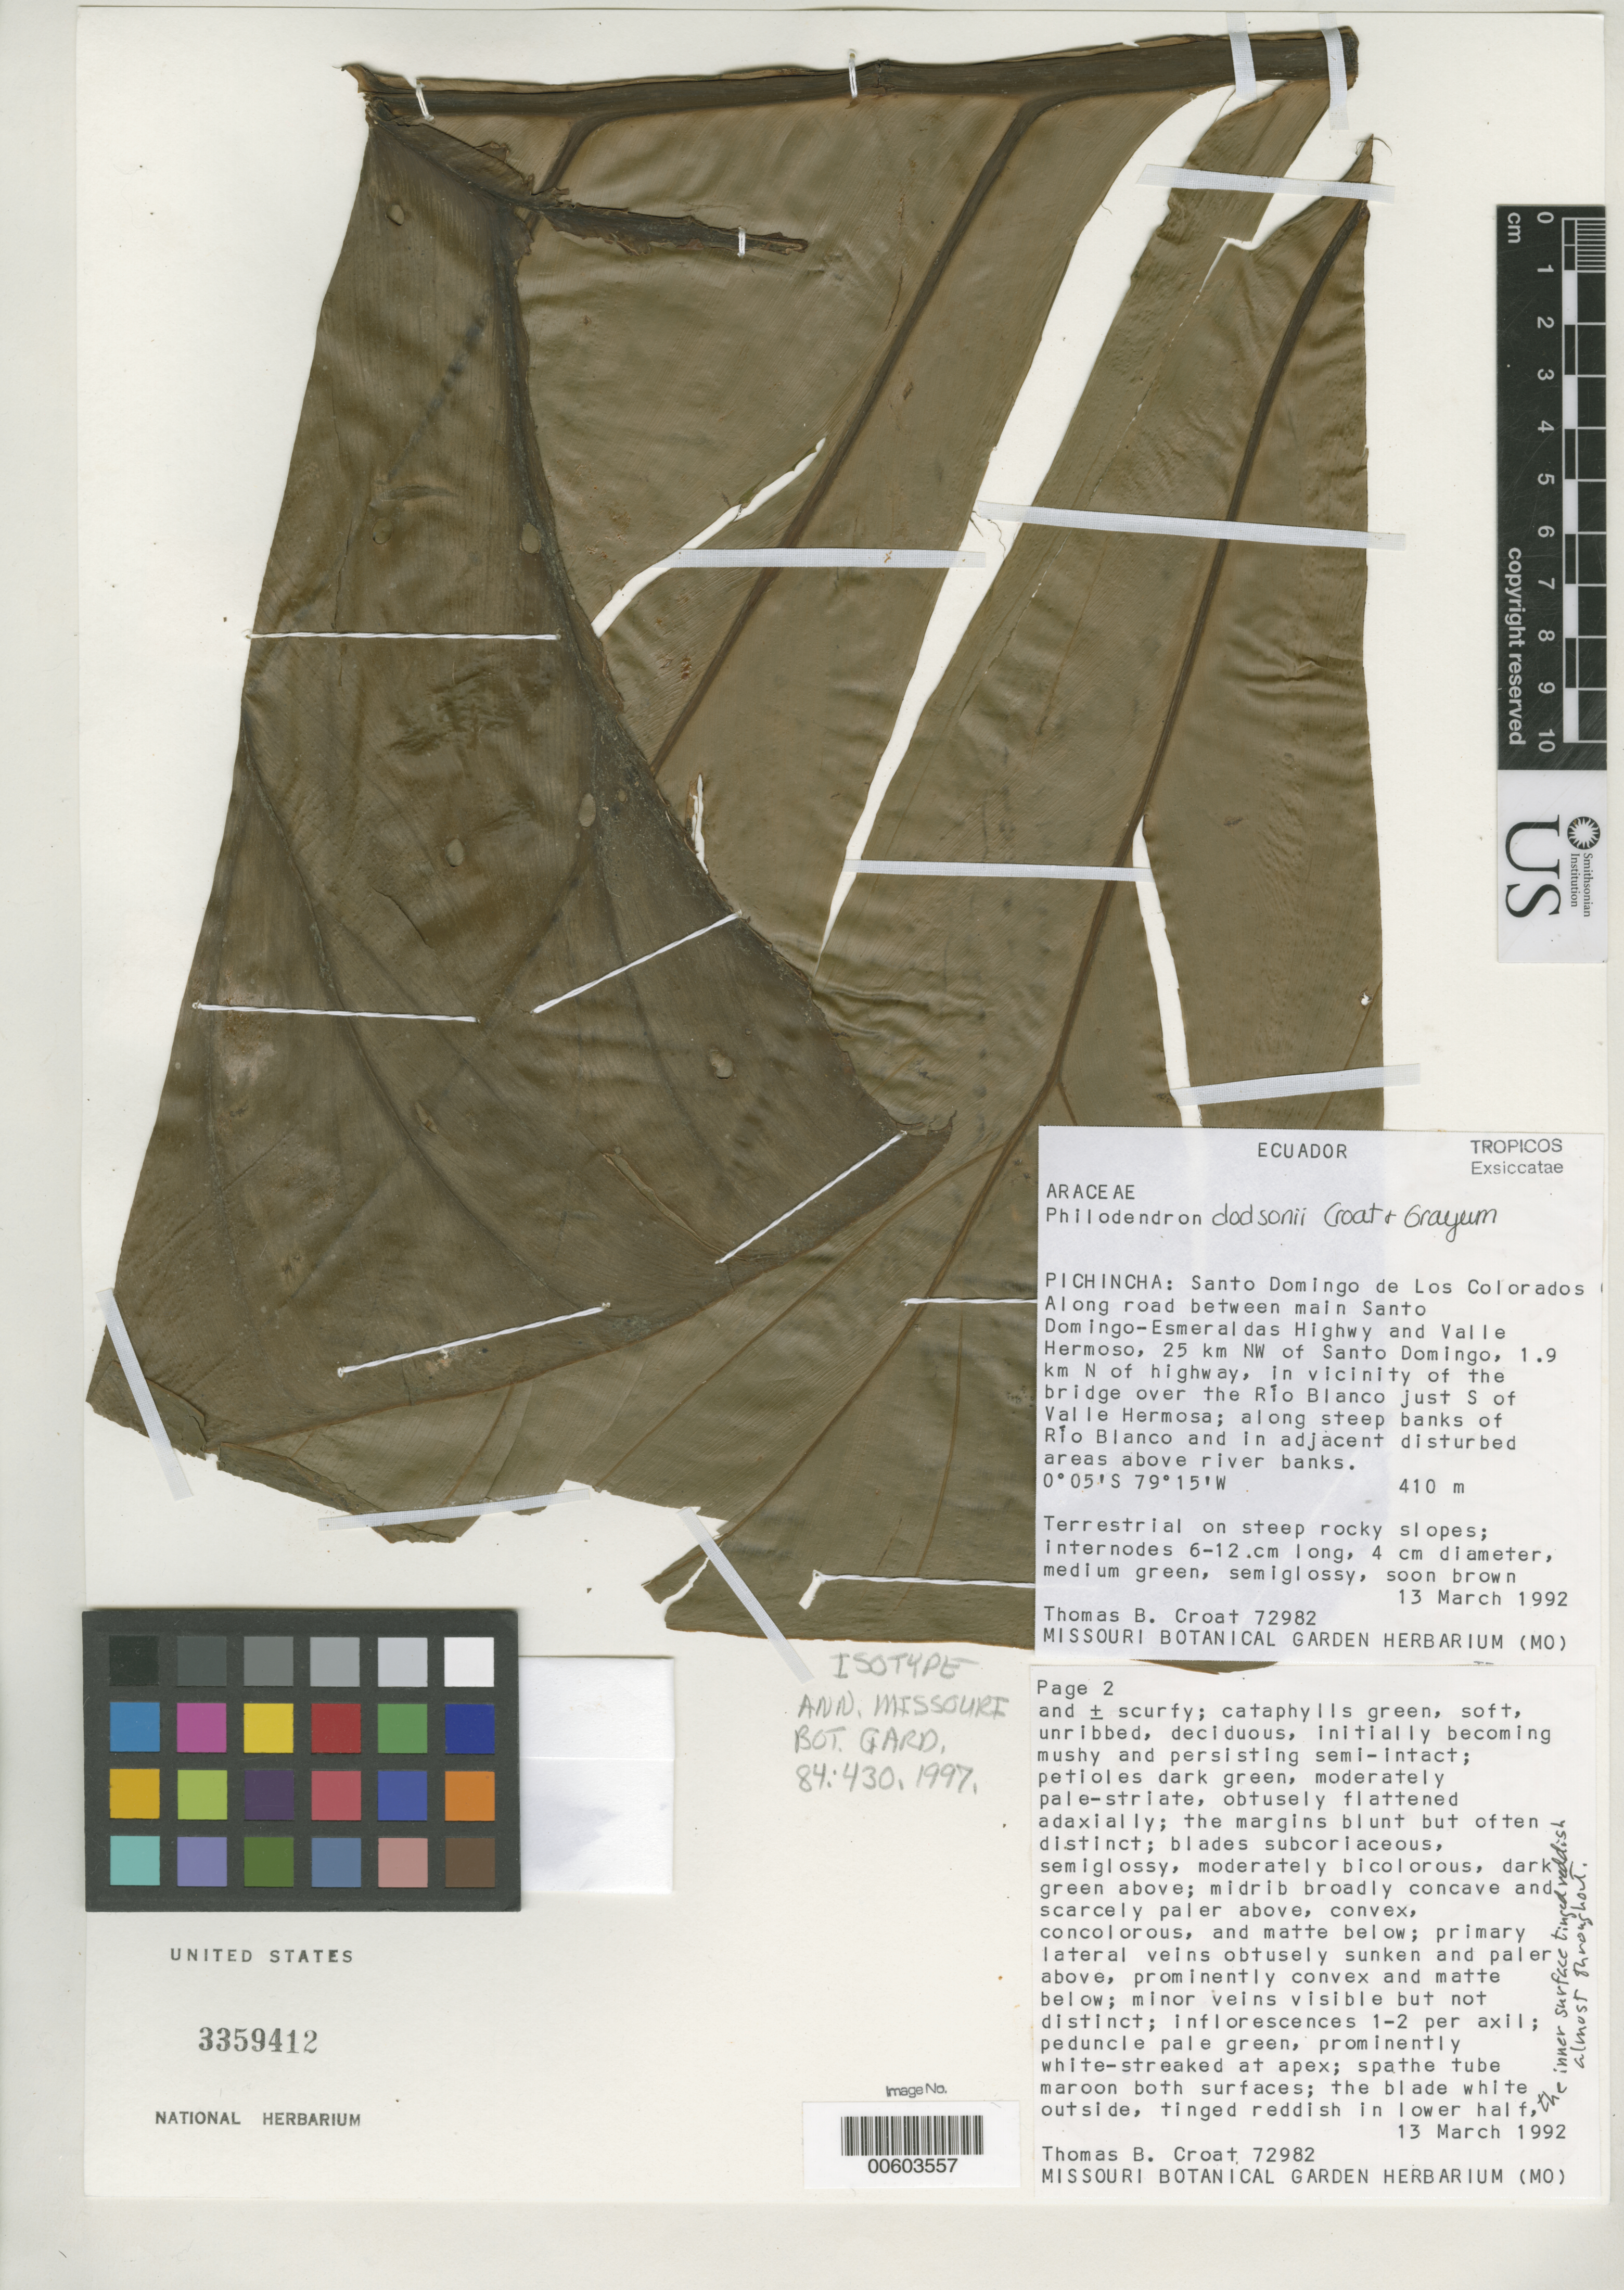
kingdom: Plantae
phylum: Tracheophyta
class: Liliopsida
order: Alismatales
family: Araceae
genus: Philodendron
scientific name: Philodendron dodsonii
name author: Croat & Grayum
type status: Isotype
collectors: T. B. Croat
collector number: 72982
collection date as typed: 13 Mar 1992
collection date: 1992-03-13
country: Ecuador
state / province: Pichincha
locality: Santo Domingo de Los Colorados, between main Santo Domingo-Esmeraldas highway & Valle Hermoso, 25 km NW of Santo Domingo.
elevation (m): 1200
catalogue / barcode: US 3359412